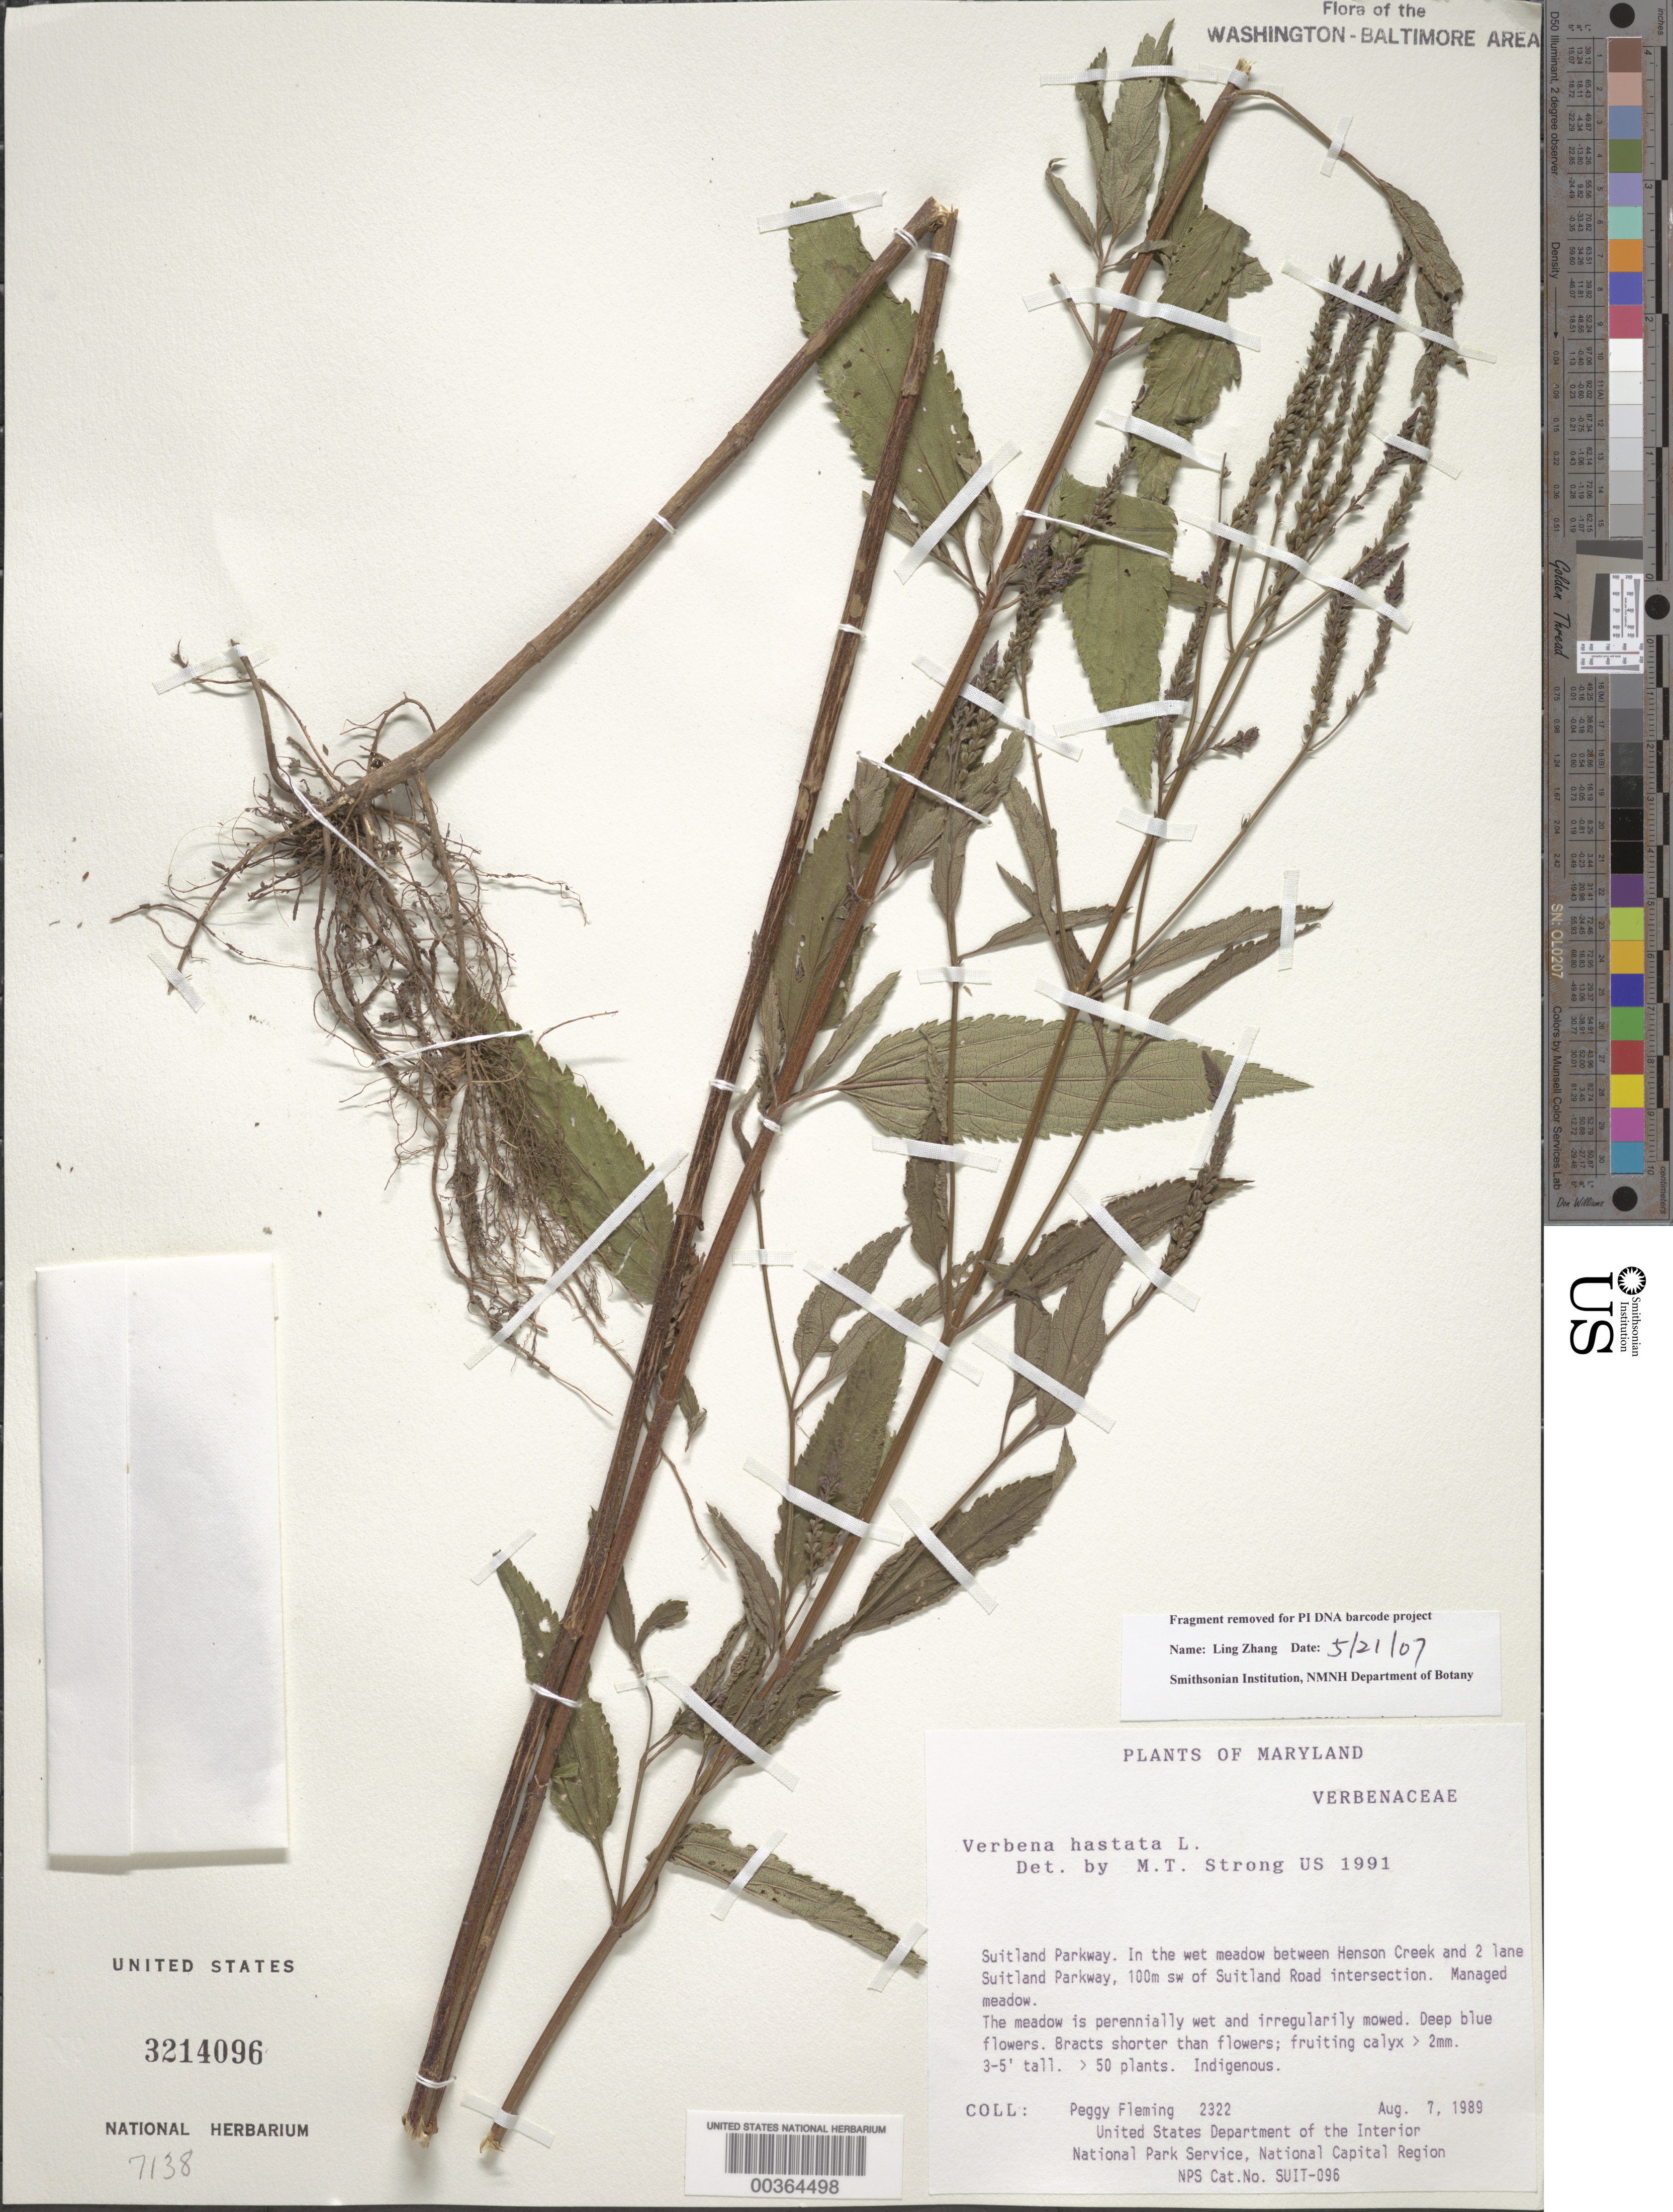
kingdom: Plantae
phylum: Tracheophyta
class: Magnoliopsida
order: Lamiales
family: Verbenaceae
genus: Verbena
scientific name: Verbena hastata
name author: L.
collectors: P. Fleming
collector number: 2322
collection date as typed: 07 Aug 1989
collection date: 1989-08-07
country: United States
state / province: Maryland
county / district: Prince George's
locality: Suitland Parkway, between Henson Creek and 2 Lane Suitland Parkway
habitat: Managed meadow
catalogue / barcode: US 3214096